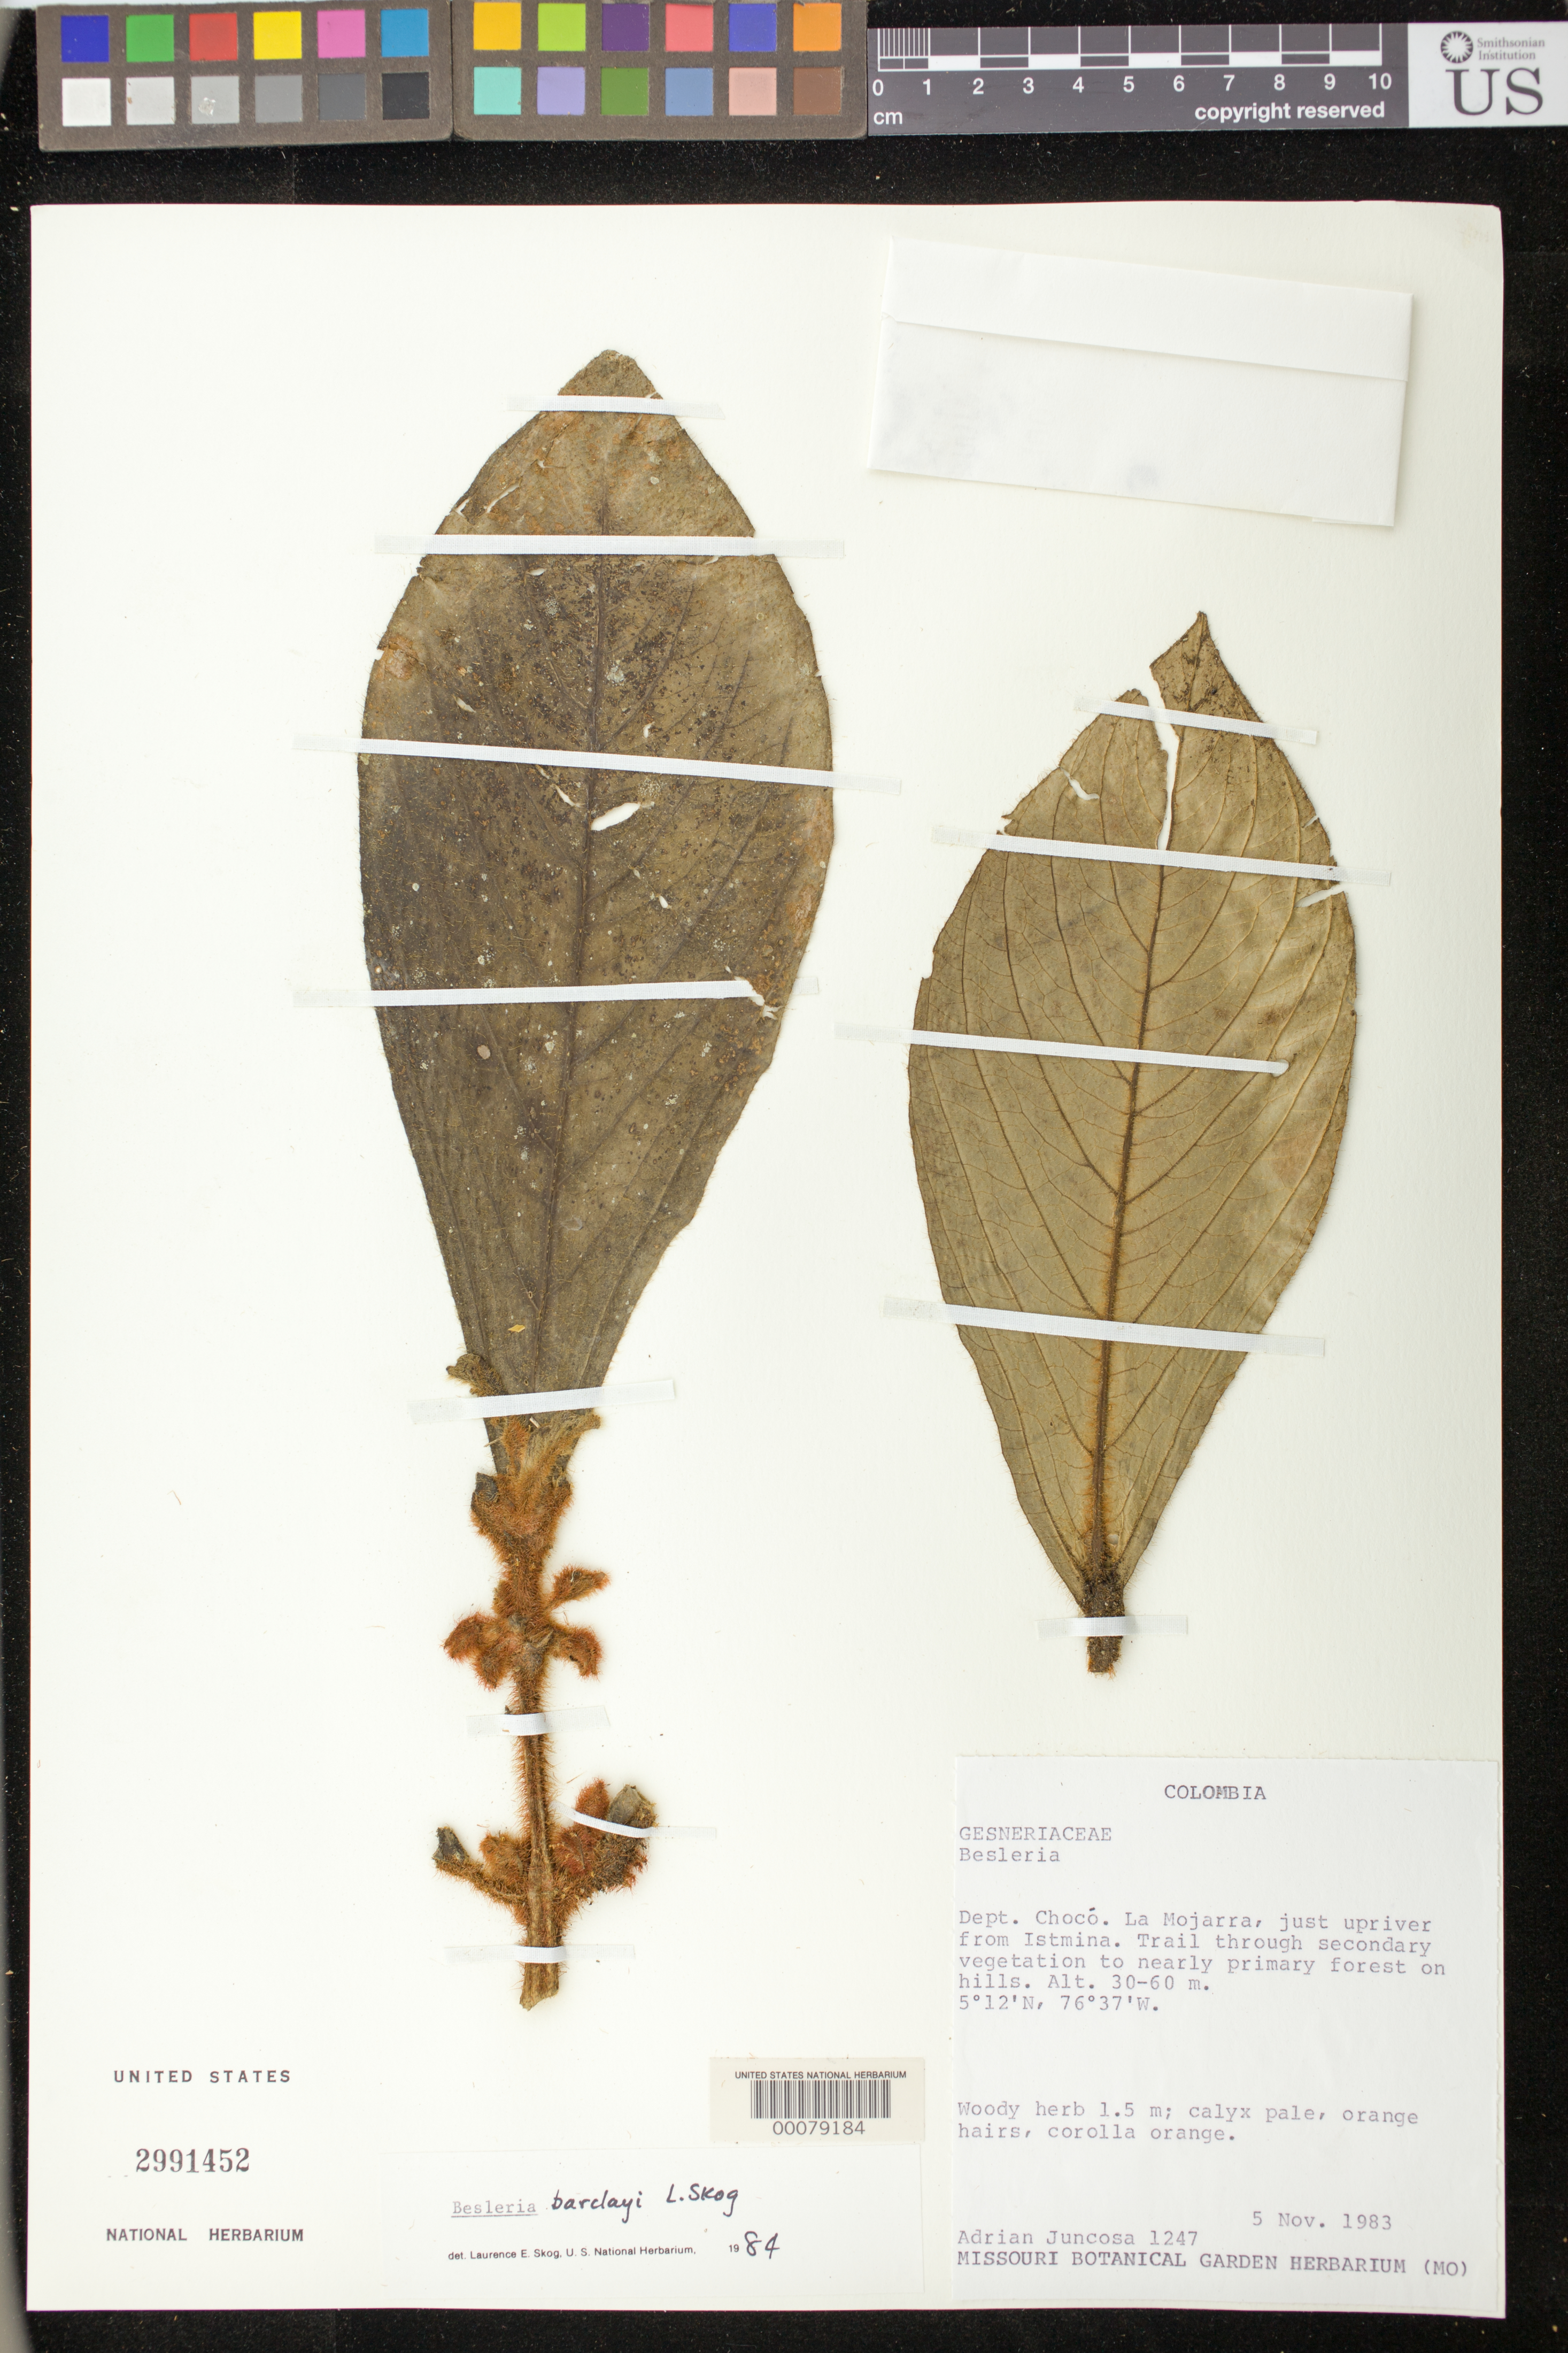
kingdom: Plantae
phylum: Tracheophyta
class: Magnoliopsida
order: Lamiales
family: Gesneriaceae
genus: Besleria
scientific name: Besleria barclayi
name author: L.E. Skog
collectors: A. Juncosa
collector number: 1247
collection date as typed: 05 Nov 1983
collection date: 1983-11-05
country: Colombia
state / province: Chocó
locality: La Mojarra, just upriver from Istmina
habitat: Trail thru secondary vegetation to nearly primary forest to hill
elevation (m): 30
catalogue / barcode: US 2991452